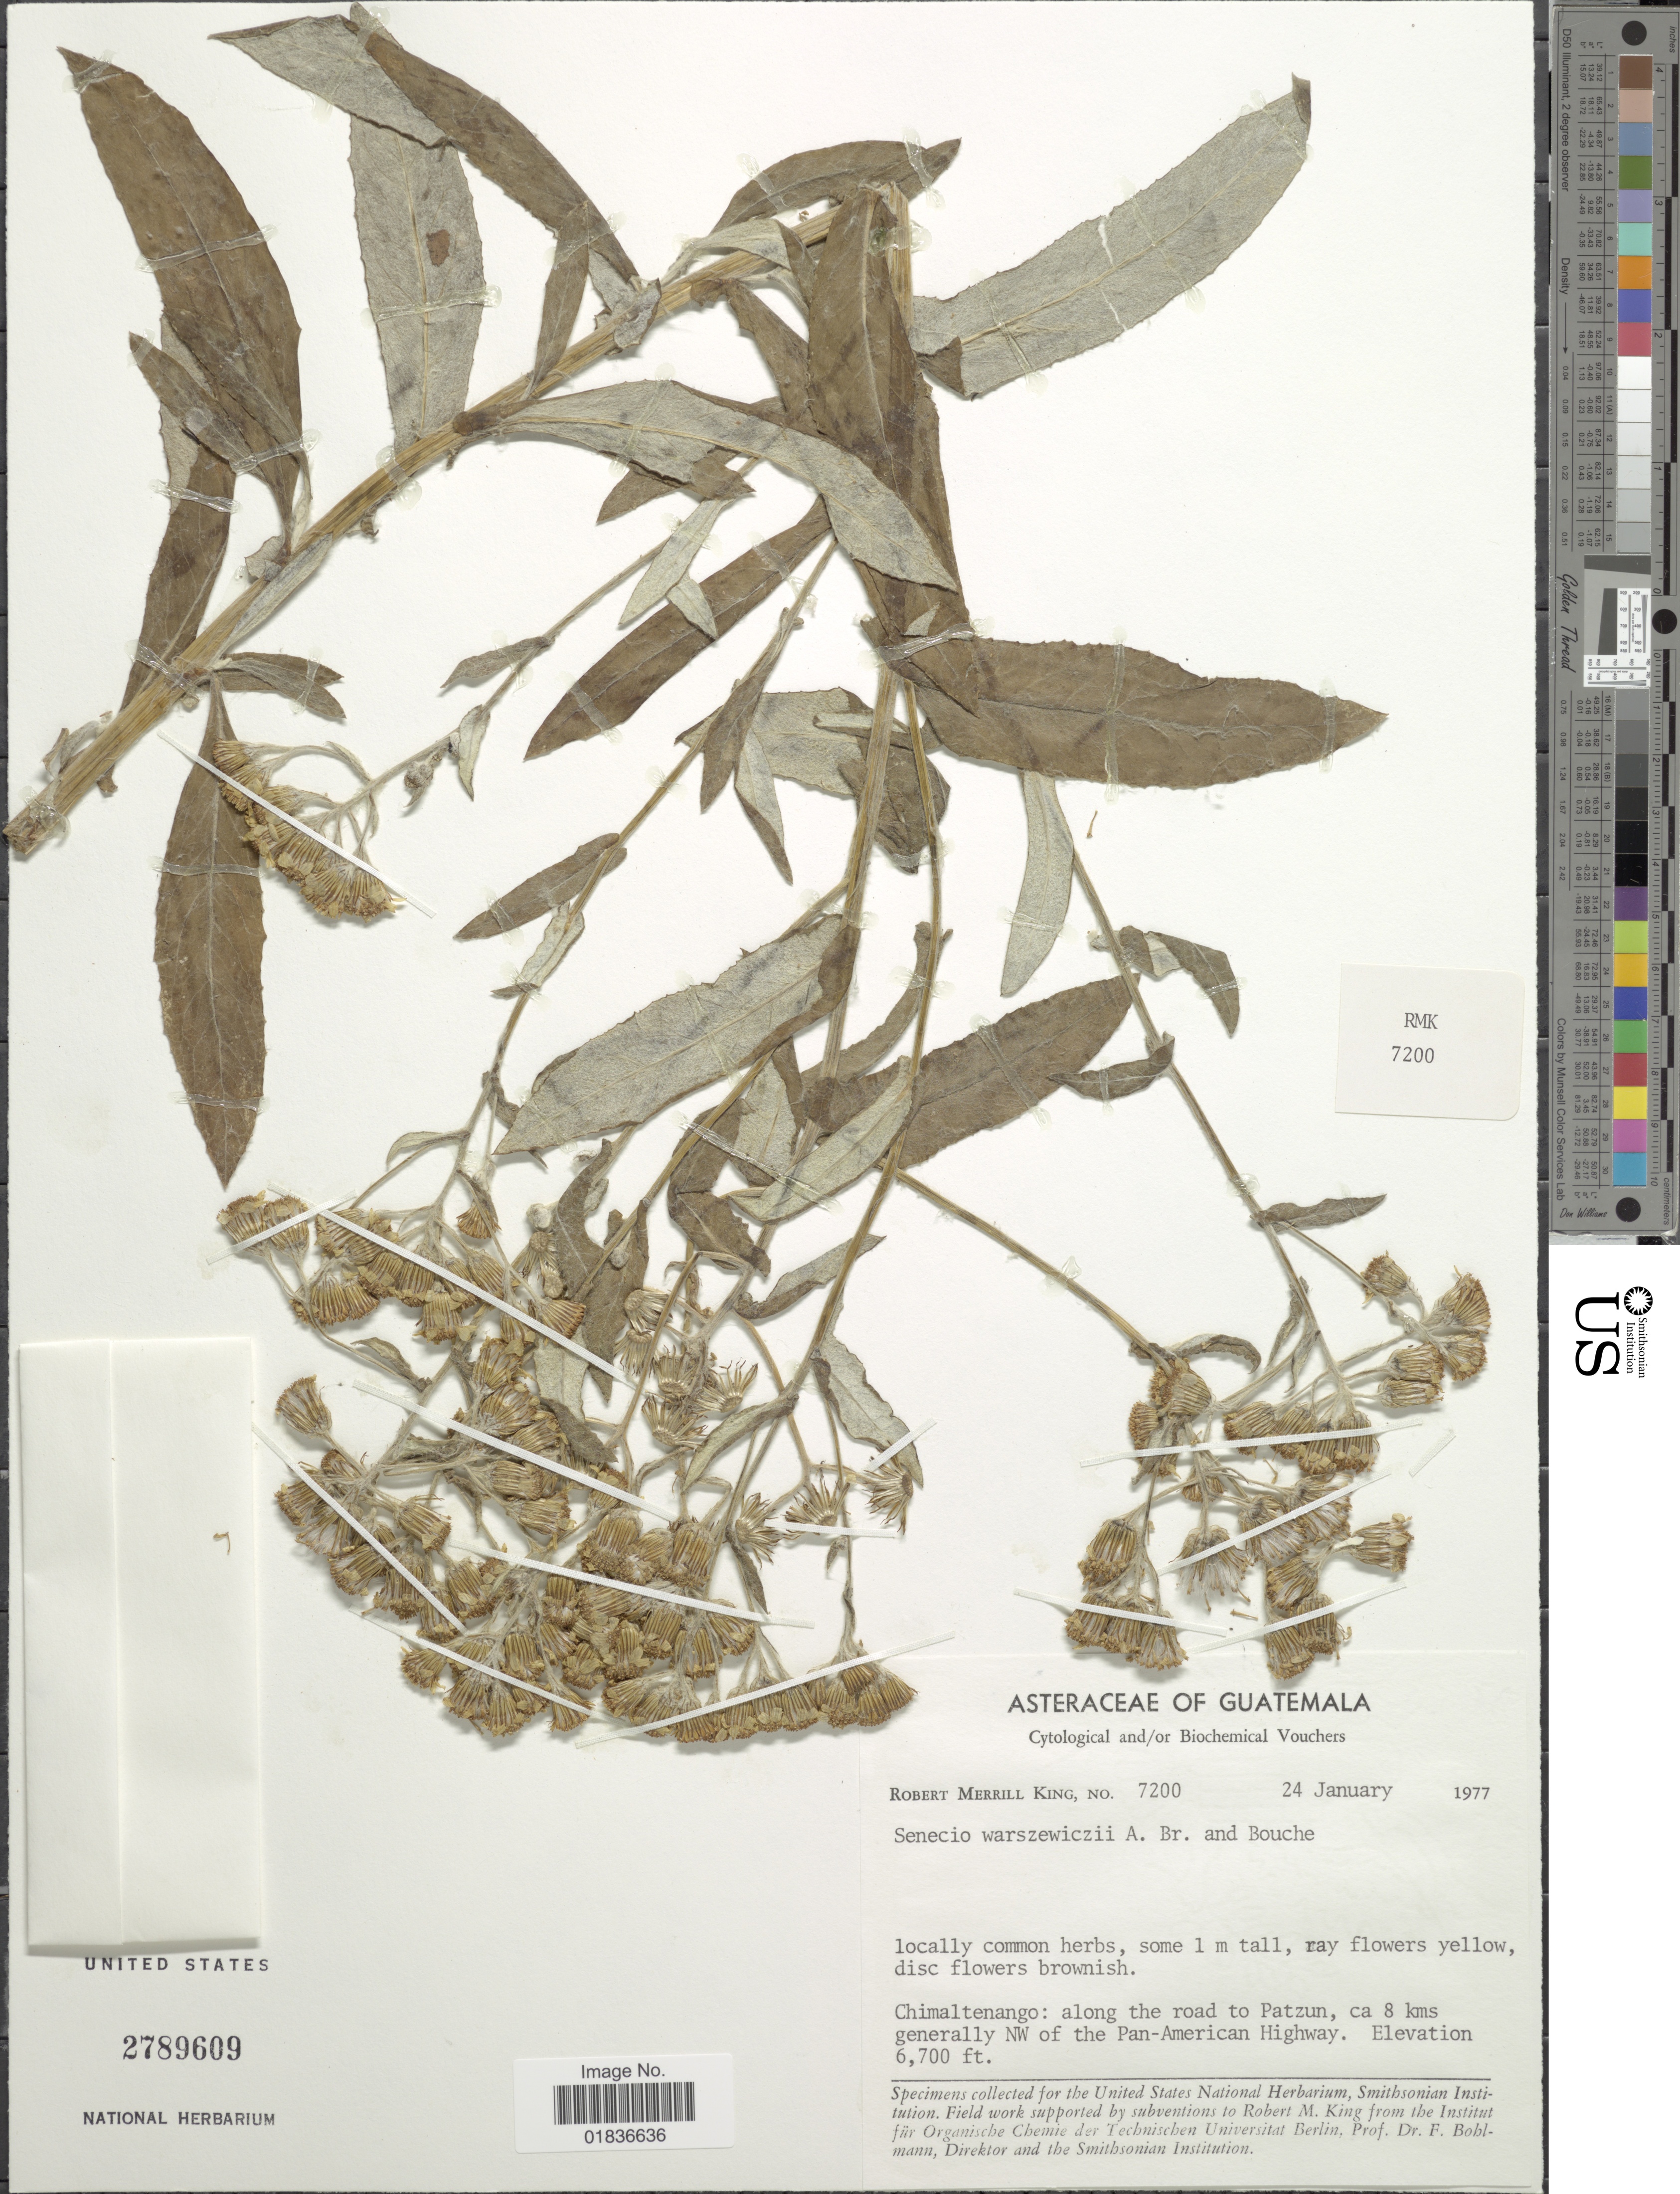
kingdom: Plantae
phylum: Tracheophyta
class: Magnoliopsida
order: Asterales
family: Asteraceae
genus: Senecio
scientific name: Senecio warszewiczii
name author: A. Braun & Bouché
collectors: R. M. King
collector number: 7200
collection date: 1977-01-24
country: Guatemala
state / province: Chimaltenango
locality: Chimaltenango: along the road to Patzun, ca 8 kms generrally NW of the Pan- American Highway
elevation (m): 2042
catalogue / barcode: US 2789609